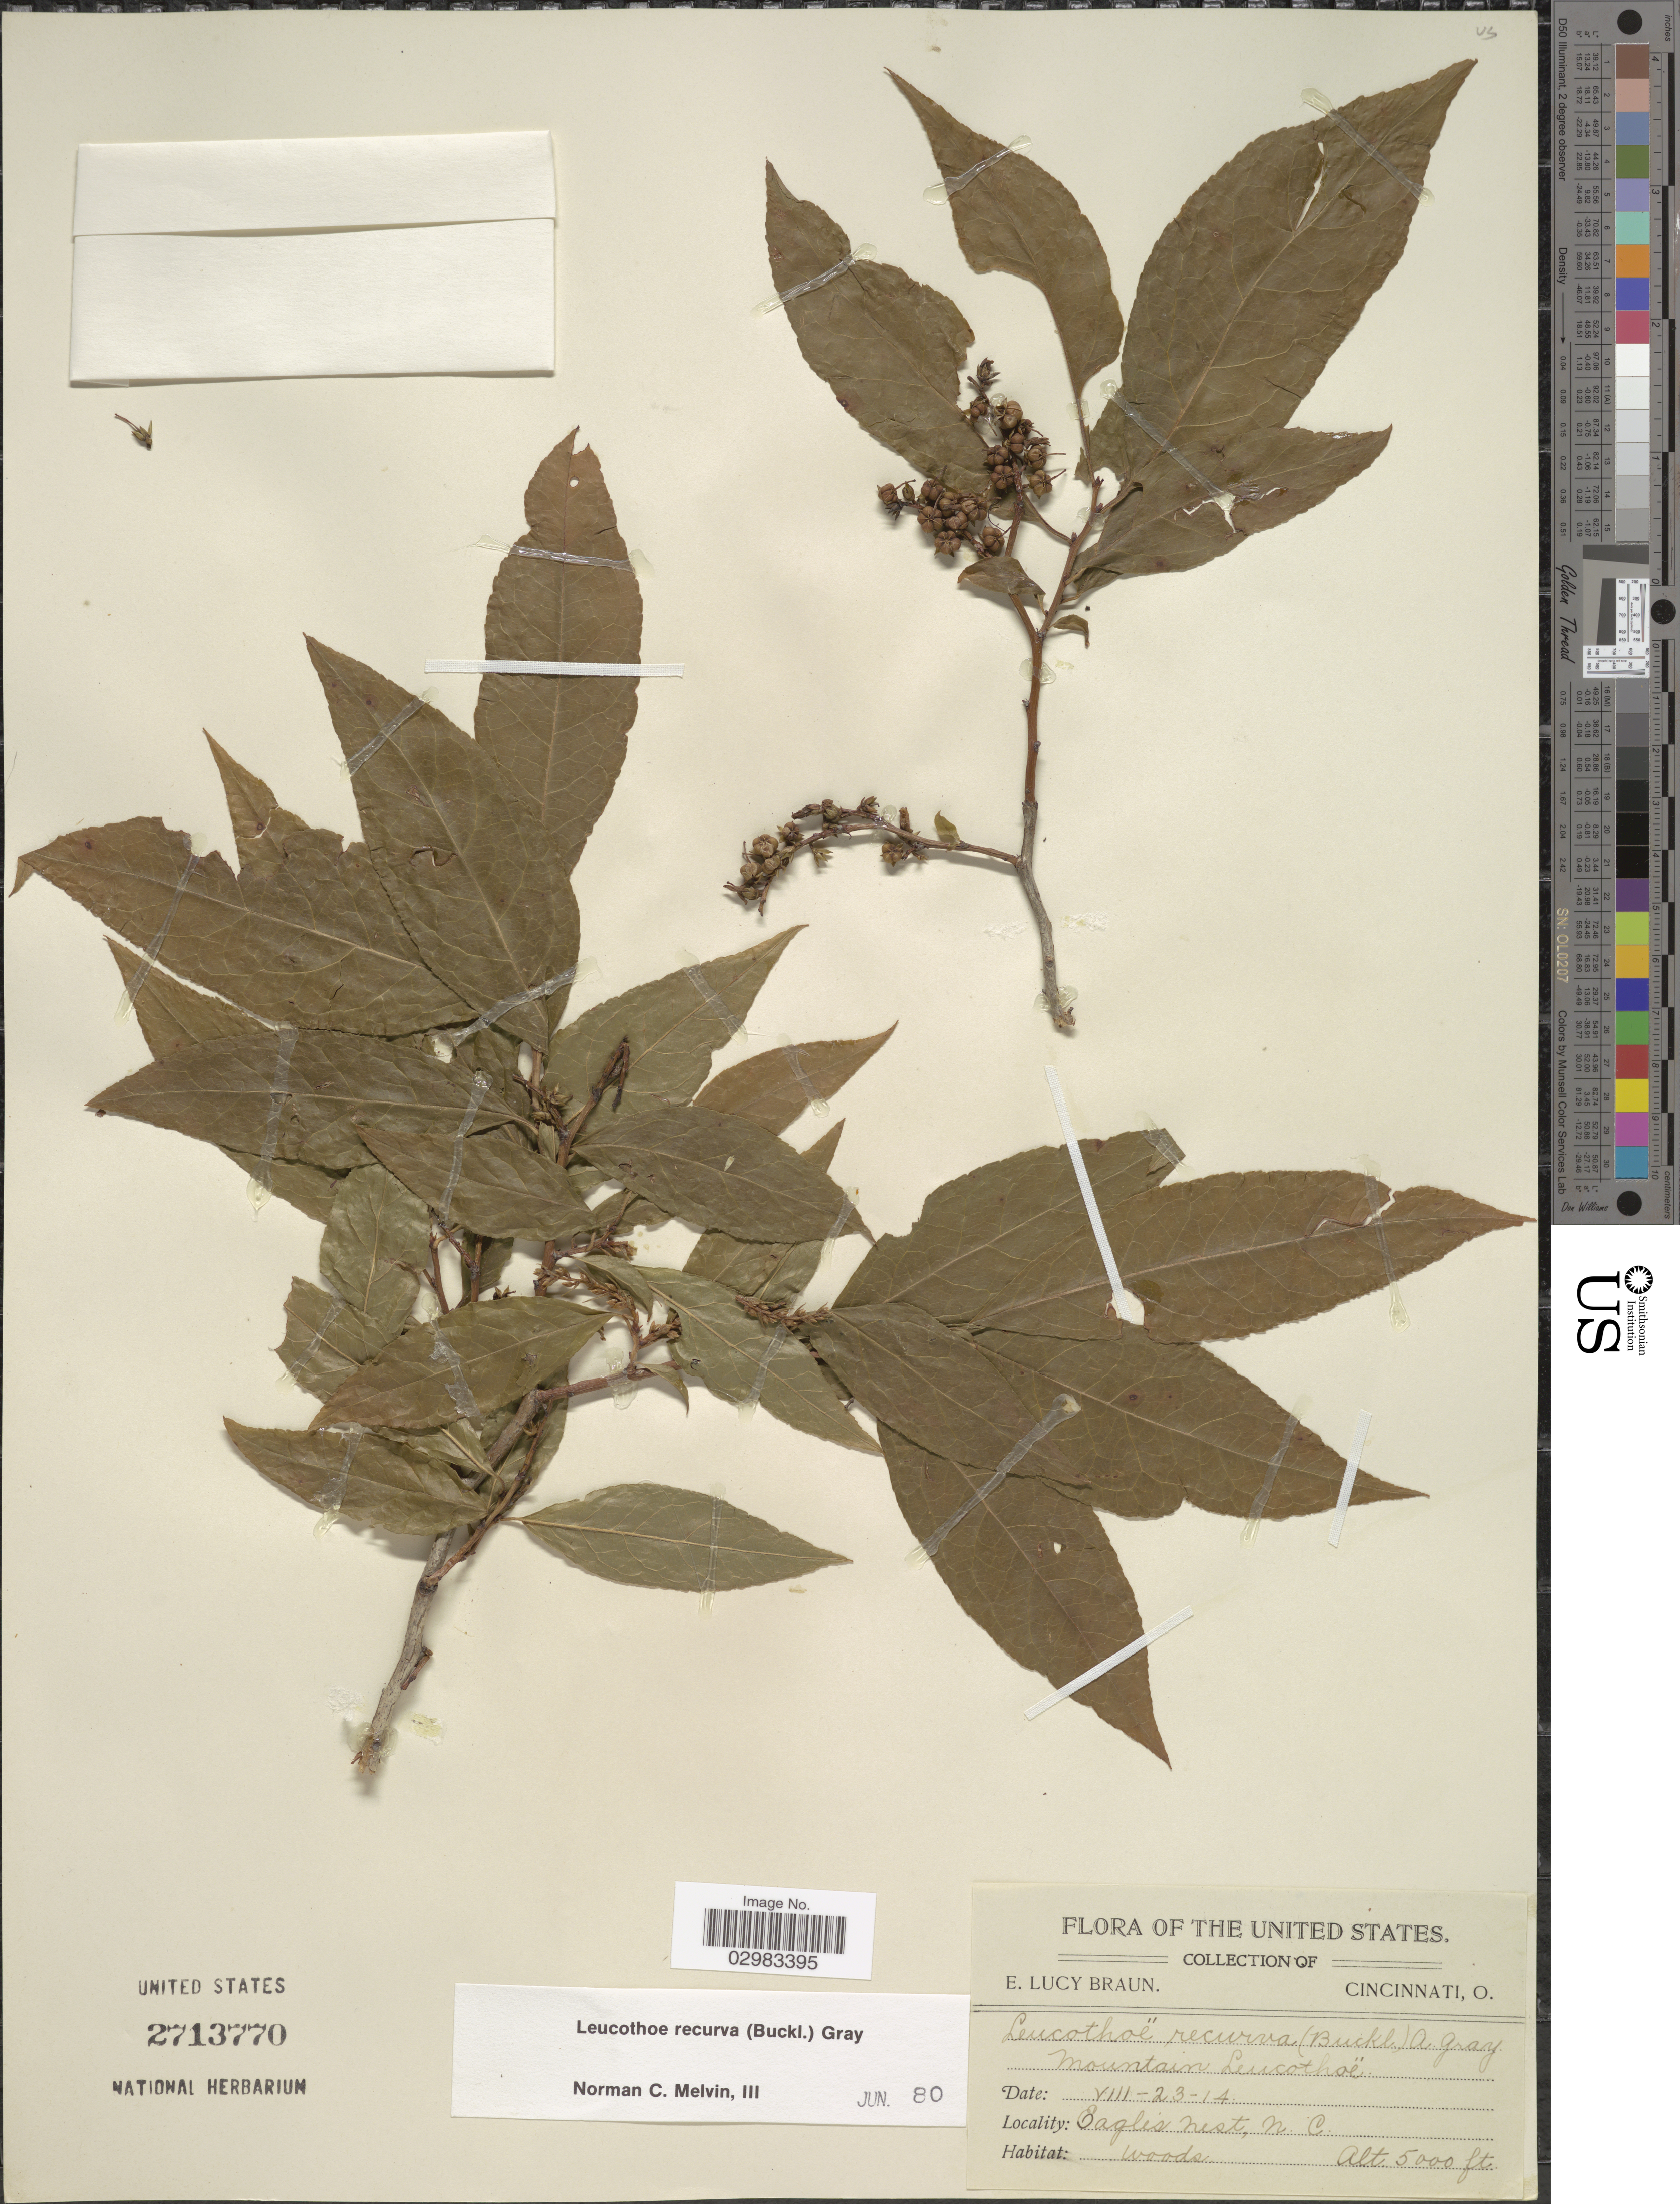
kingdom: Plantae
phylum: Tracheophyta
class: Magnoliopsida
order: Ericales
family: Ericaceae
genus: Leucothoe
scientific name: Leucothoë recurva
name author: (Buckley) A. Gray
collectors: E. L. Braun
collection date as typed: Transcribed d/m/y: 23/8/14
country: United States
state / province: North Carolina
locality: Eagles nest.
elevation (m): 1524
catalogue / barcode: US 2713770